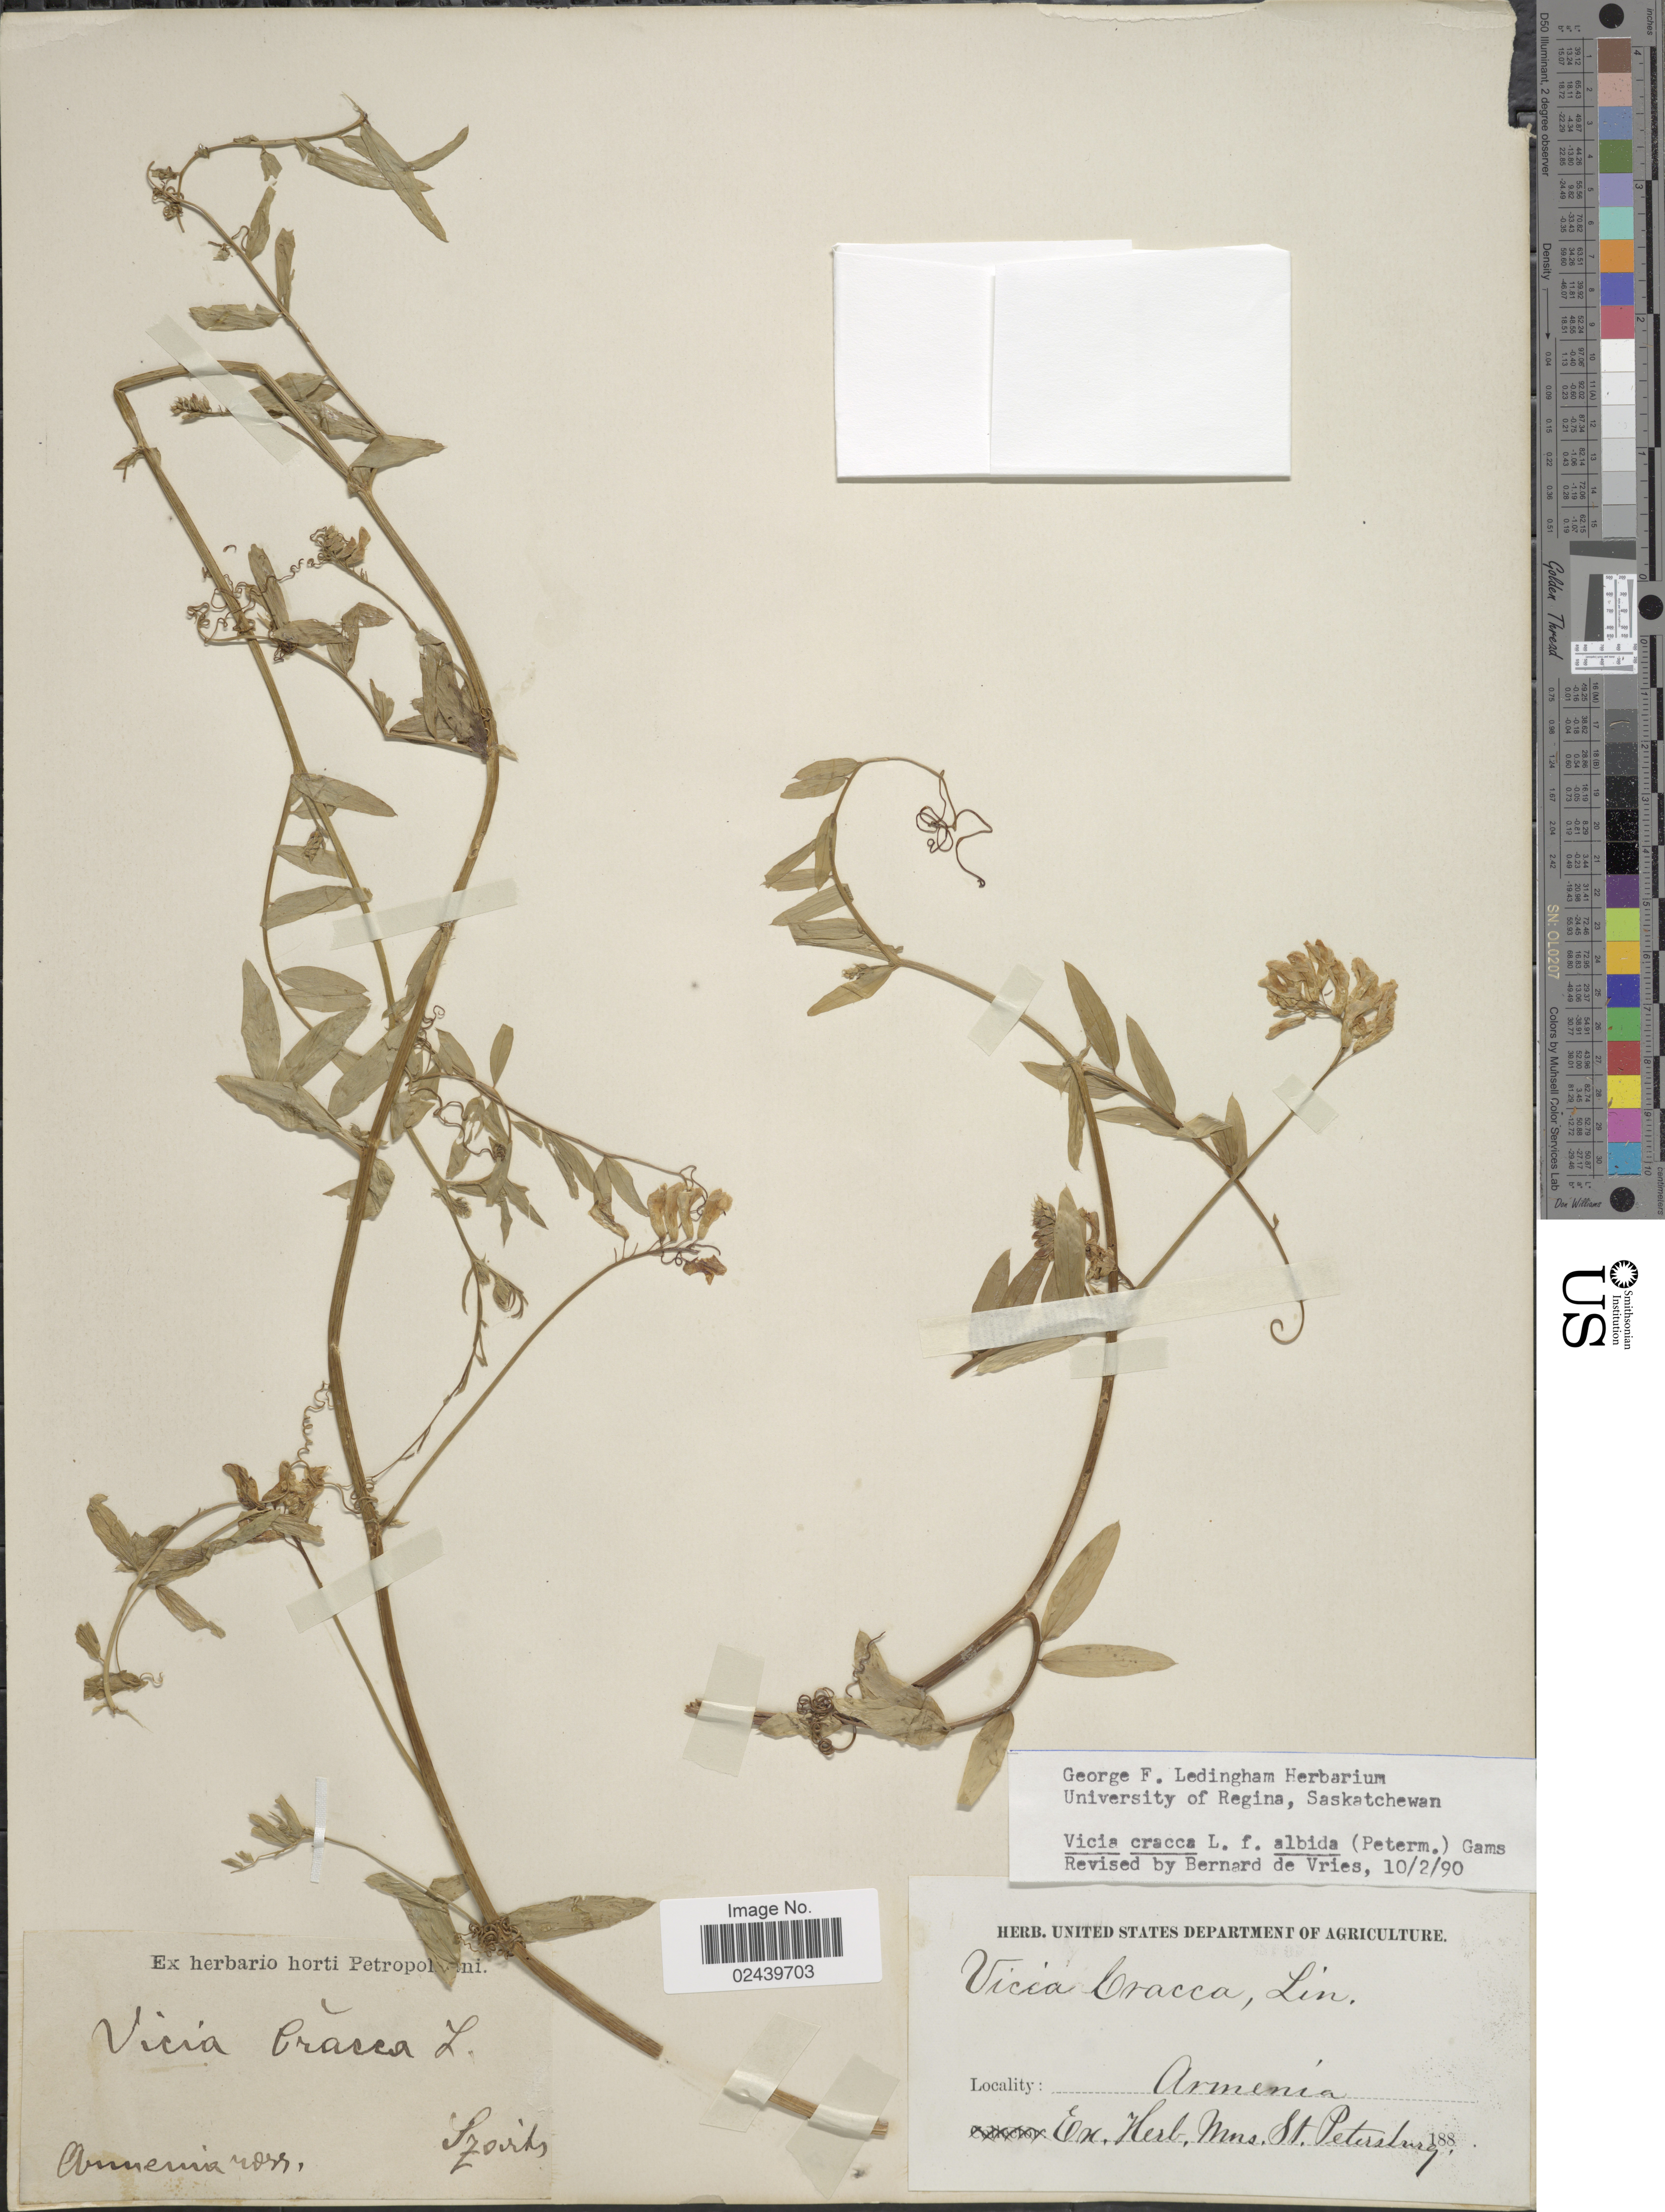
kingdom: Plantae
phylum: Tracheophyta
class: Magnoliopsida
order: Fabales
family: Fabaceae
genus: Vicia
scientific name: Vicia cracca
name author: L.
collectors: Szovits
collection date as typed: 188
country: Armenia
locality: Armenia ross.